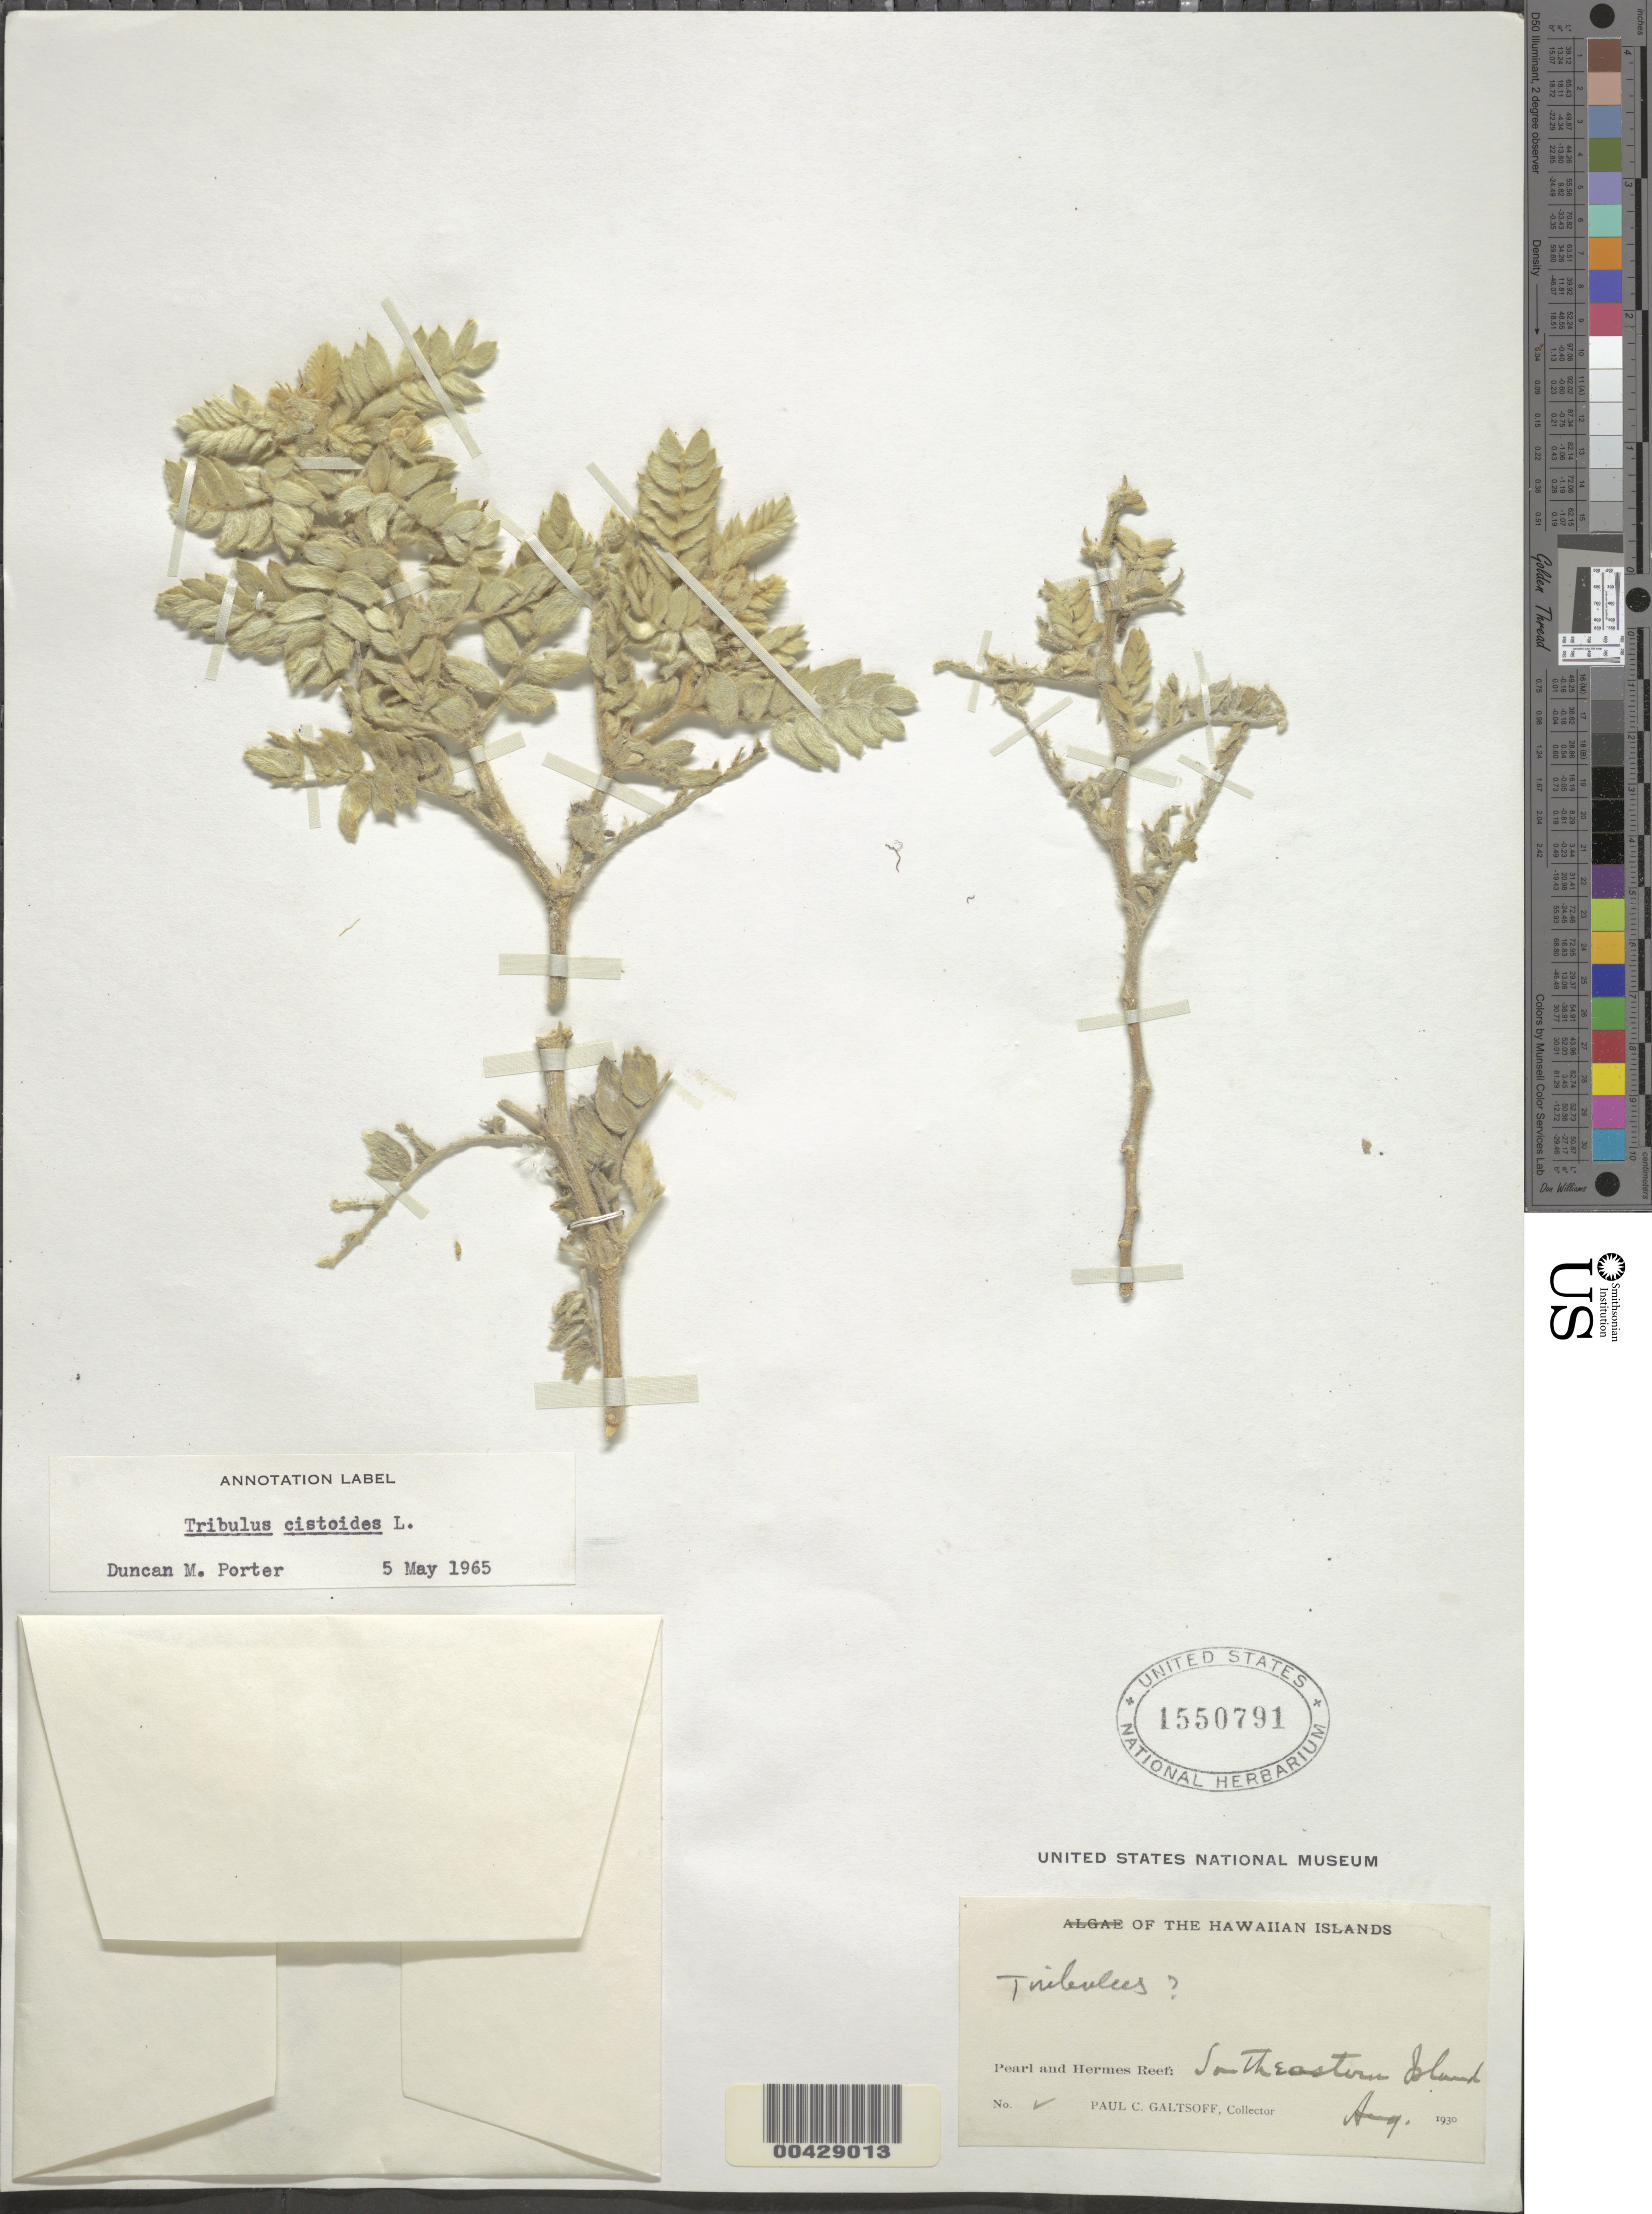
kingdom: Plantae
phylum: Tracheophyta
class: Magnoliopsida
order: Zygophyllales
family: Zygophyllaceae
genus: Tribulus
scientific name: Tribulus cistoides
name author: L.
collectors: P. Galtsoff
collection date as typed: Aug 1930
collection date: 1930-08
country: United States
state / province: Hawaii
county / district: Honolulu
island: Pearl and Hermes Atoll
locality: Southeastern Islet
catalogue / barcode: US 1550791